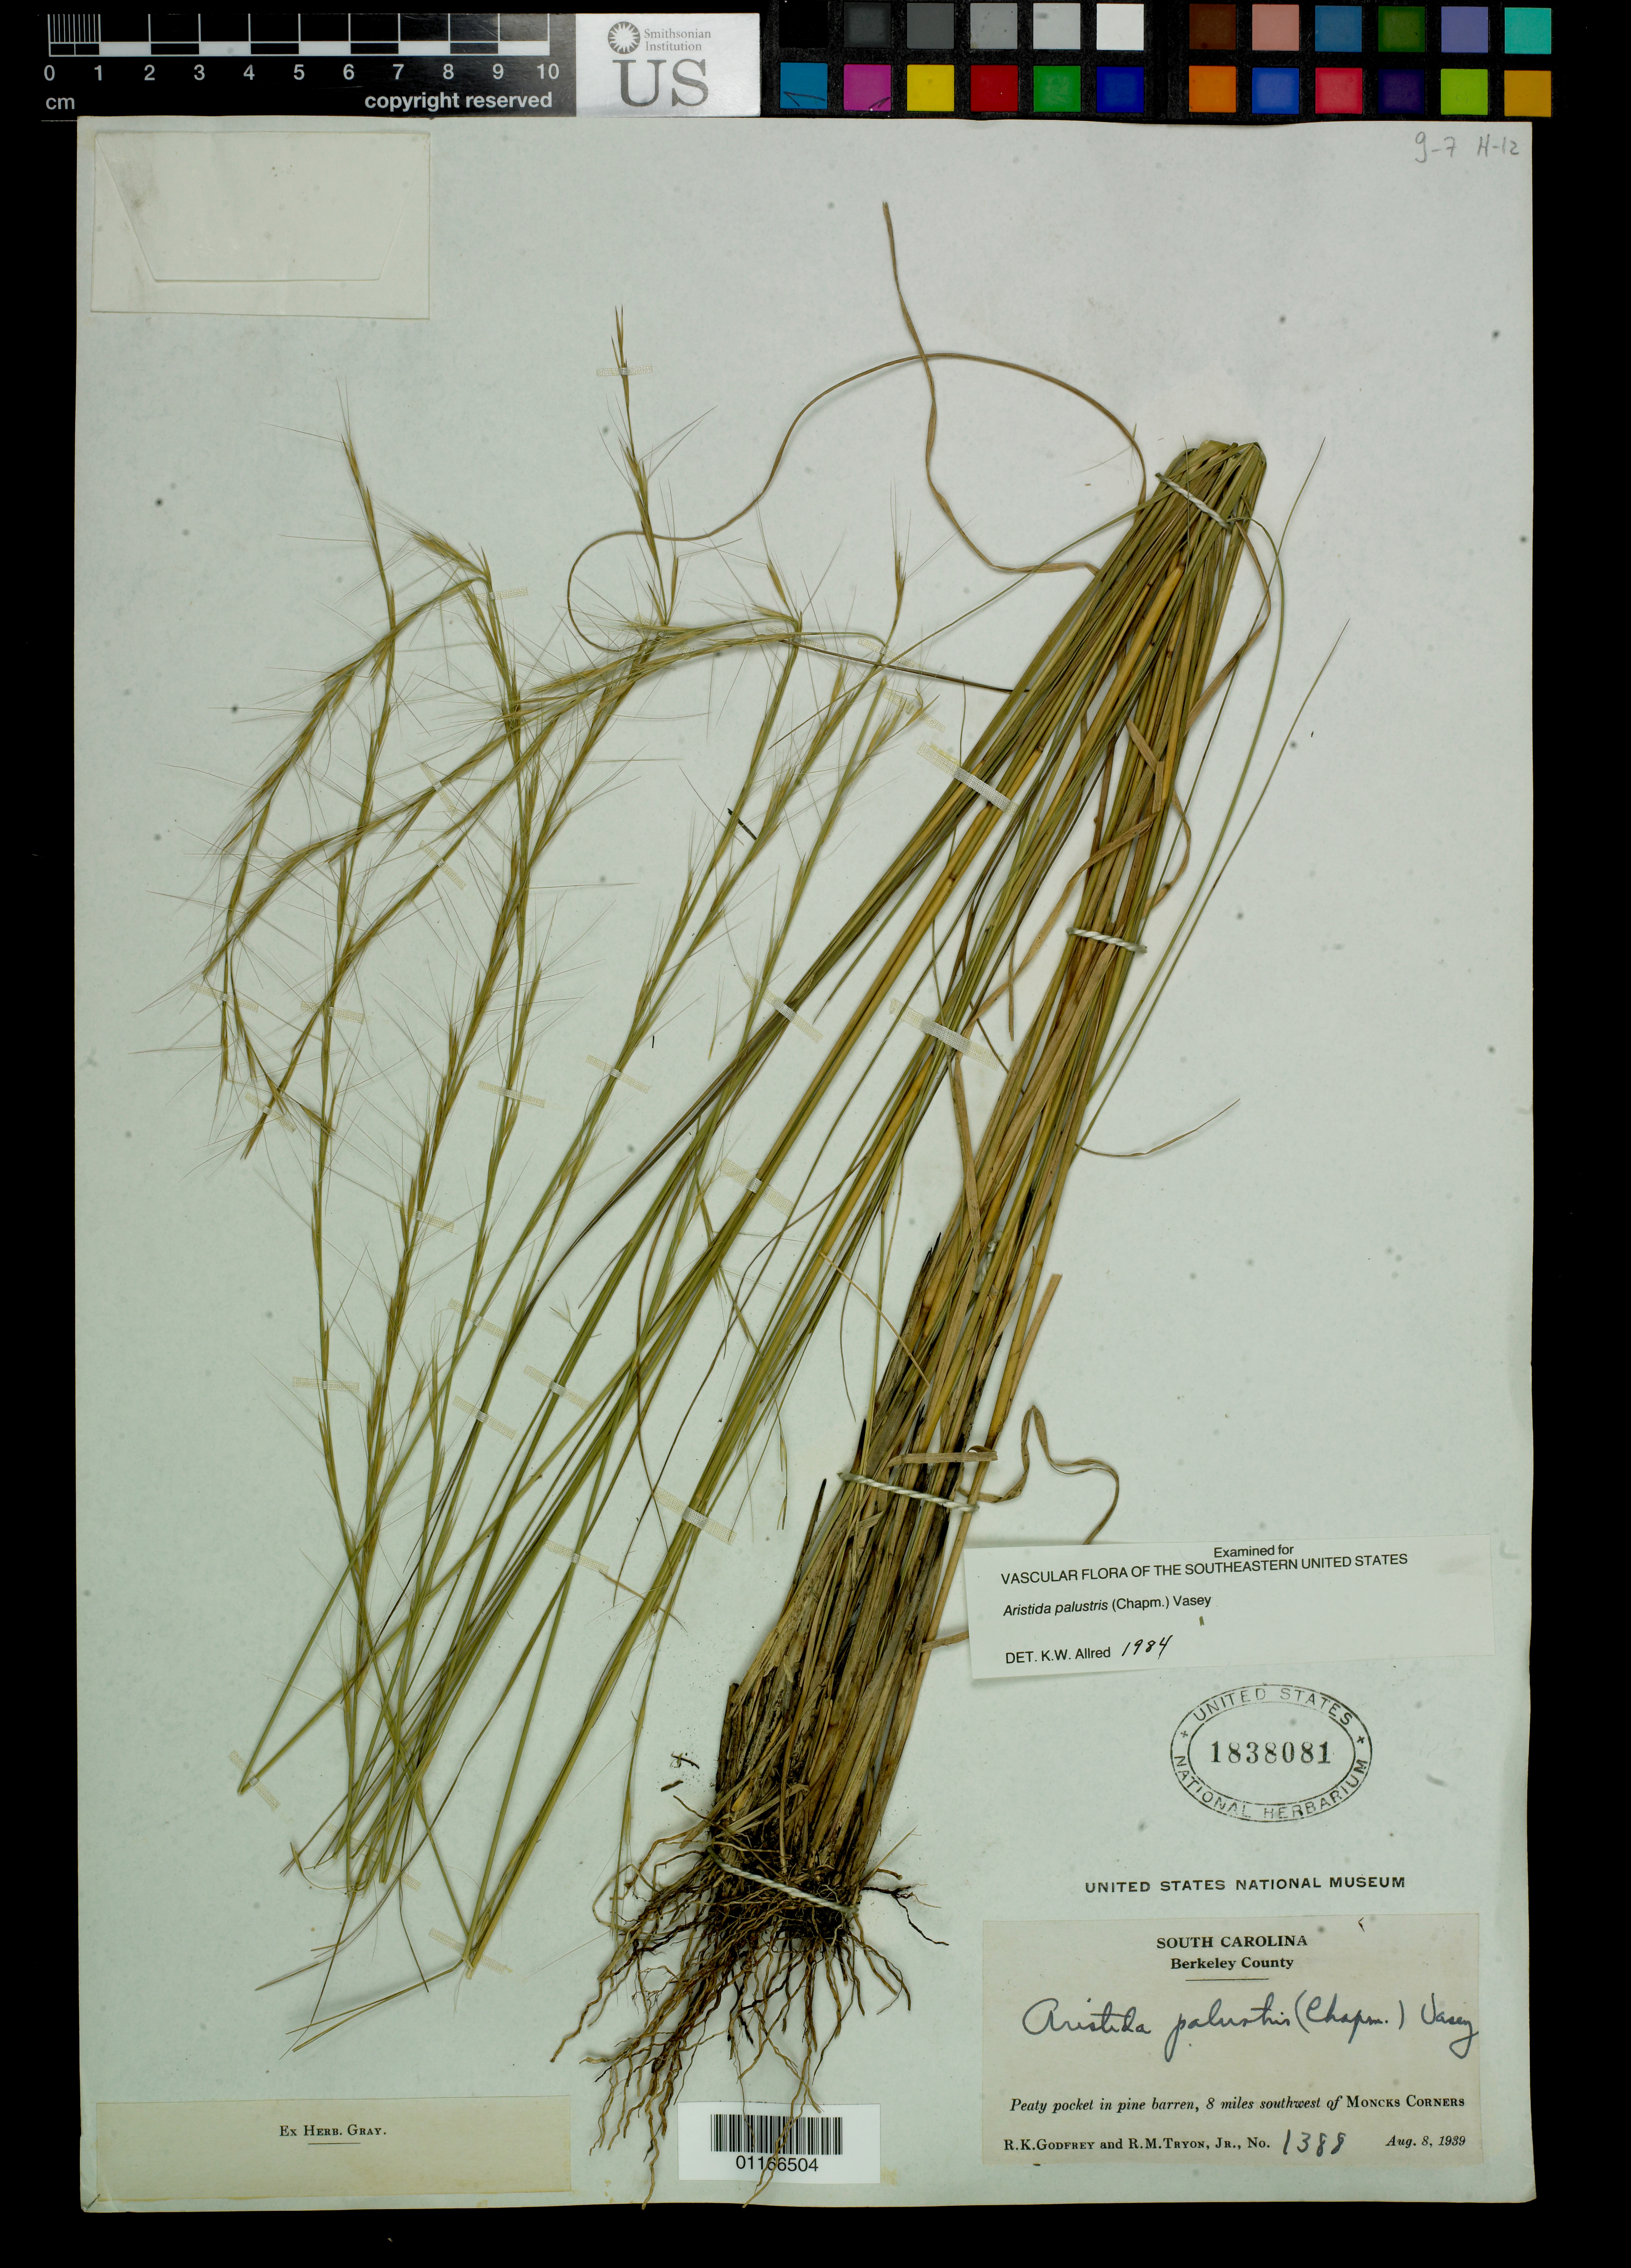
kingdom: Plantae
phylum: Tracheophyta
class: Liliopsida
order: Poales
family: Poaceae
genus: Aristida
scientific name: Aristida palustris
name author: (Chapm.) Vasey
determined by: Allred, Kelly W.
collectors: R. K. Godfrey & R. M. Tryon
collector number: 1388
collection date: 1939-08-08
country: United States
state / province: South Carolina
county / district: Berkeley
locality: peaty pocket in pine barren, 8 miles southwest of Moncks Corners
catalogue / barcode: US 1838081